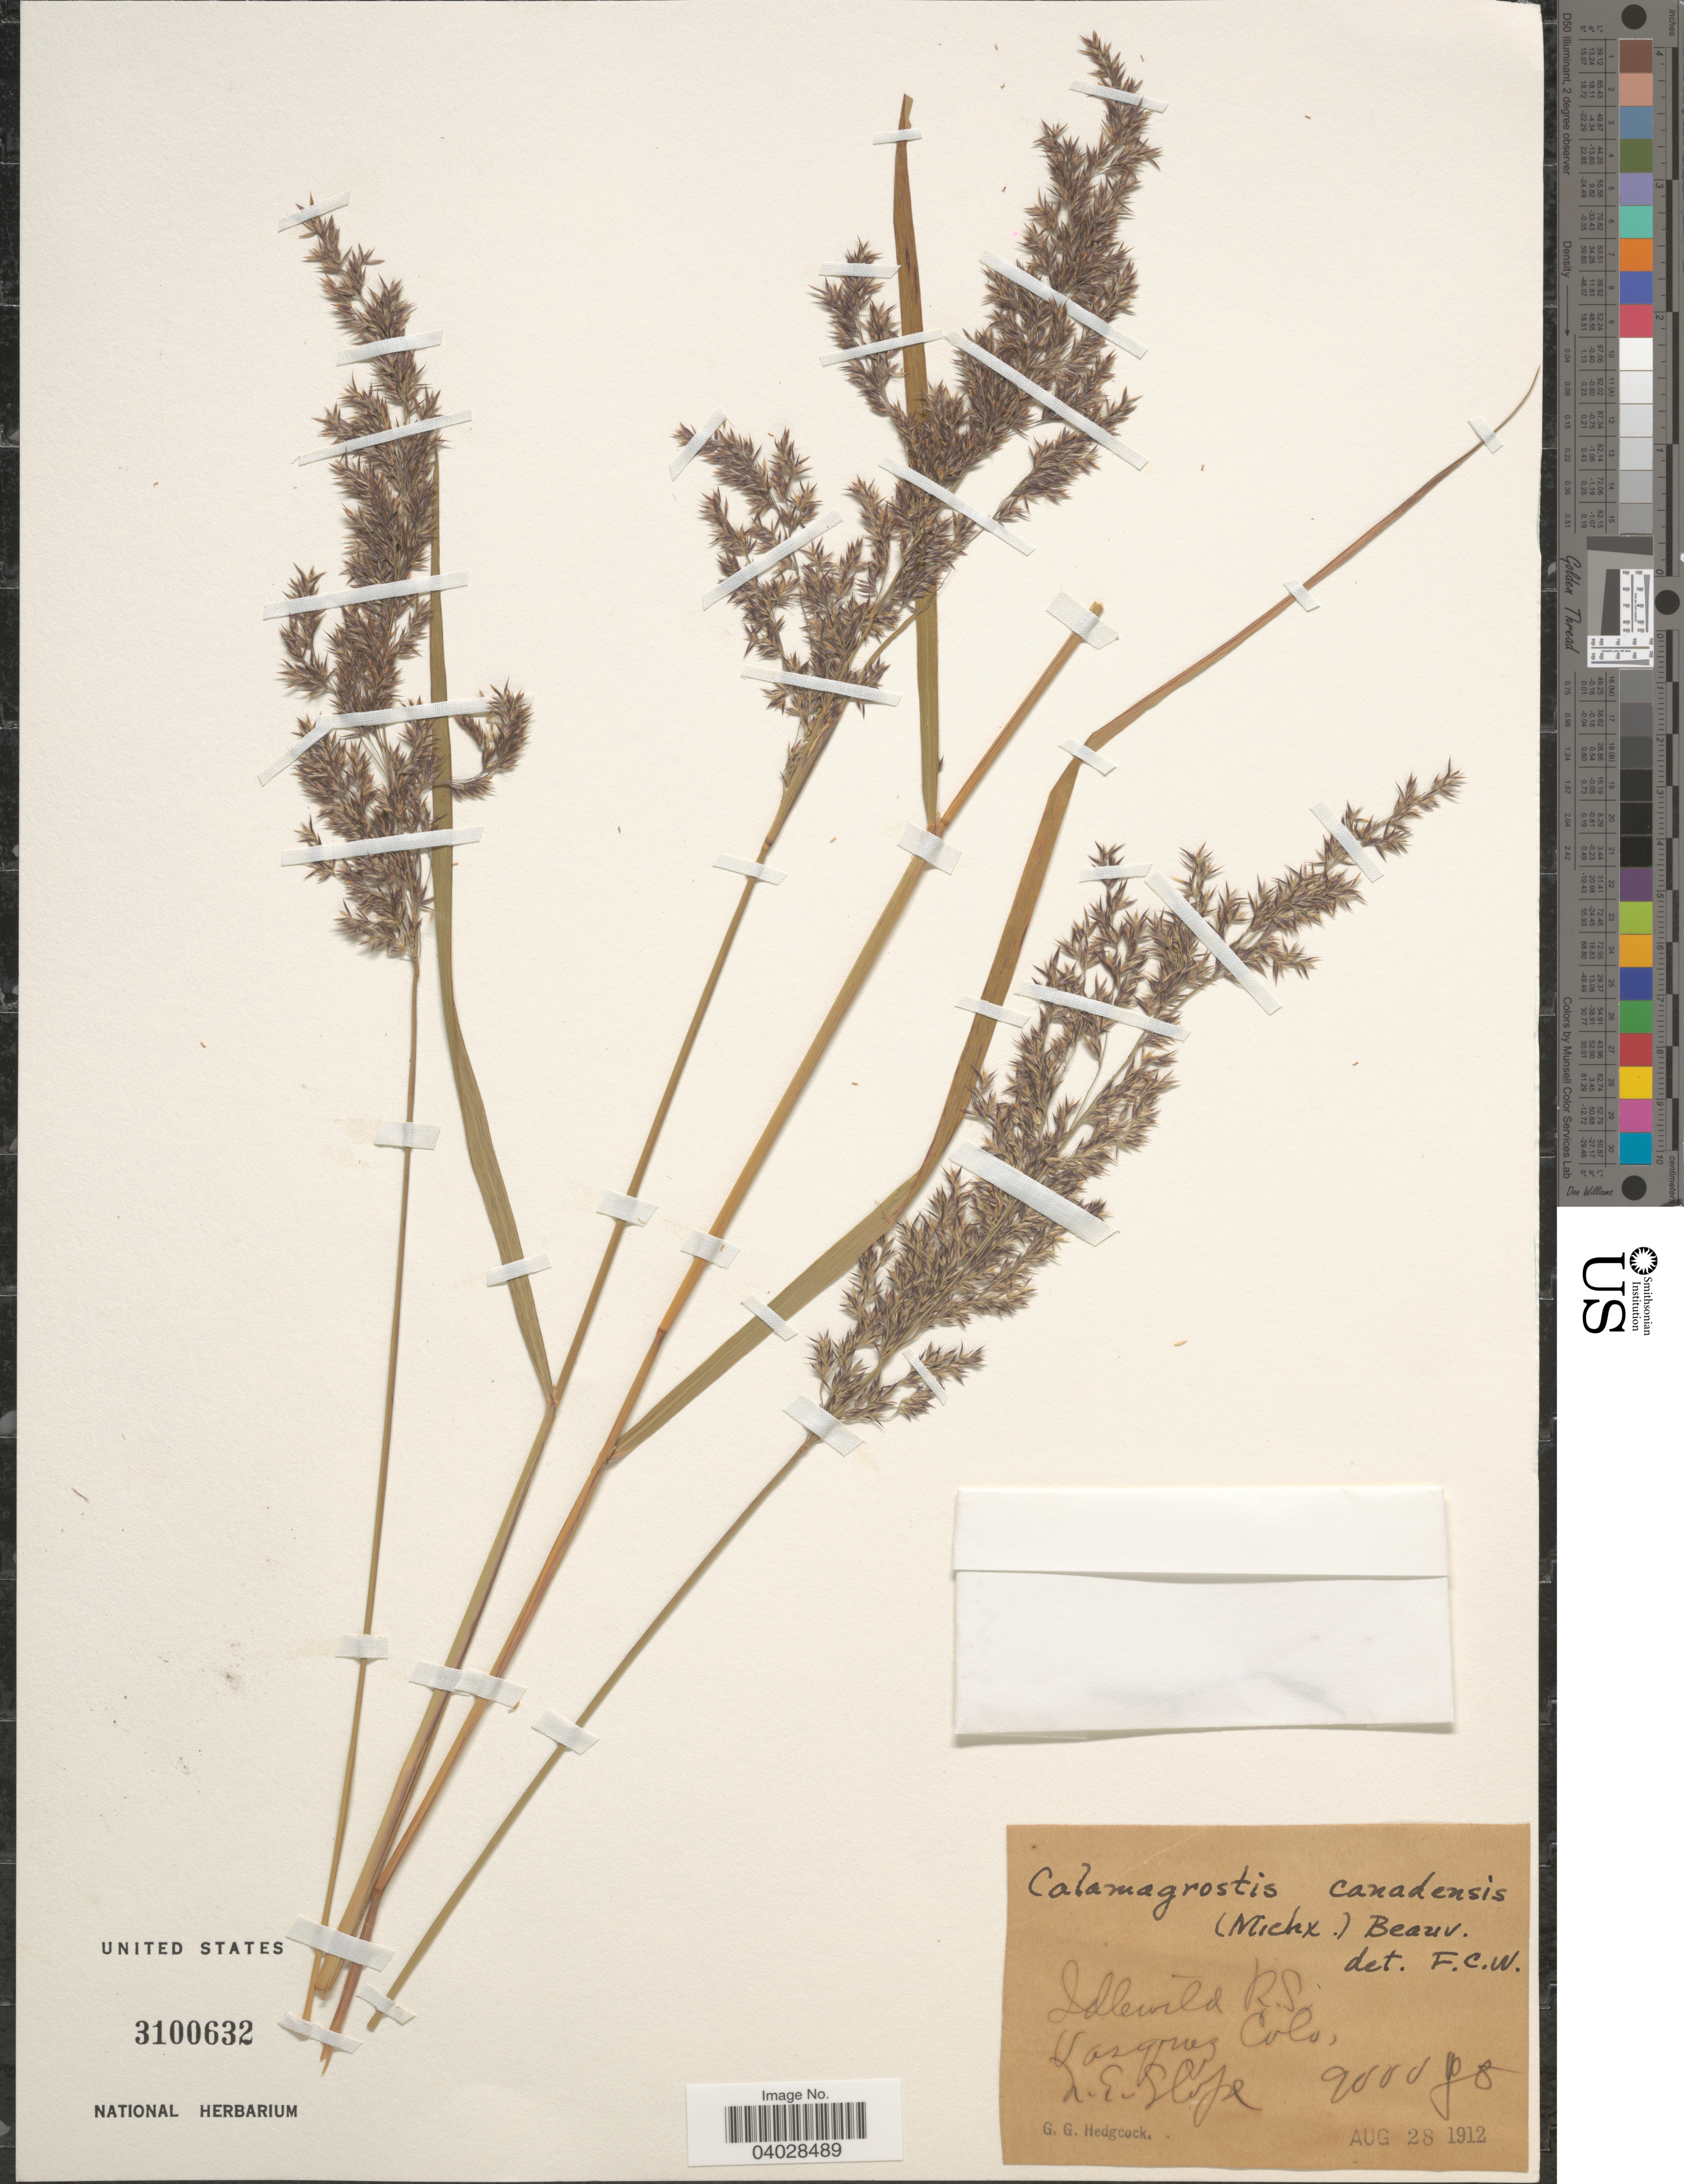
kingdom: Plantae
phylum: Tracheophyta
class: Liliopsida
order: Poales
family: Poaceae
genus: Calamagrostis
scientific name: Calamagrostis canadensis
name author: (Michx.) P. Beauv.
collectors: G. Hedgcock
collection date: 1912-08-28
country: United States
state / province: Colorado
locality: Idlewild R.S. Vasquez Colo., N.E. Slope.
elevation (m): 2743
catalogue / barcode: US 3100632